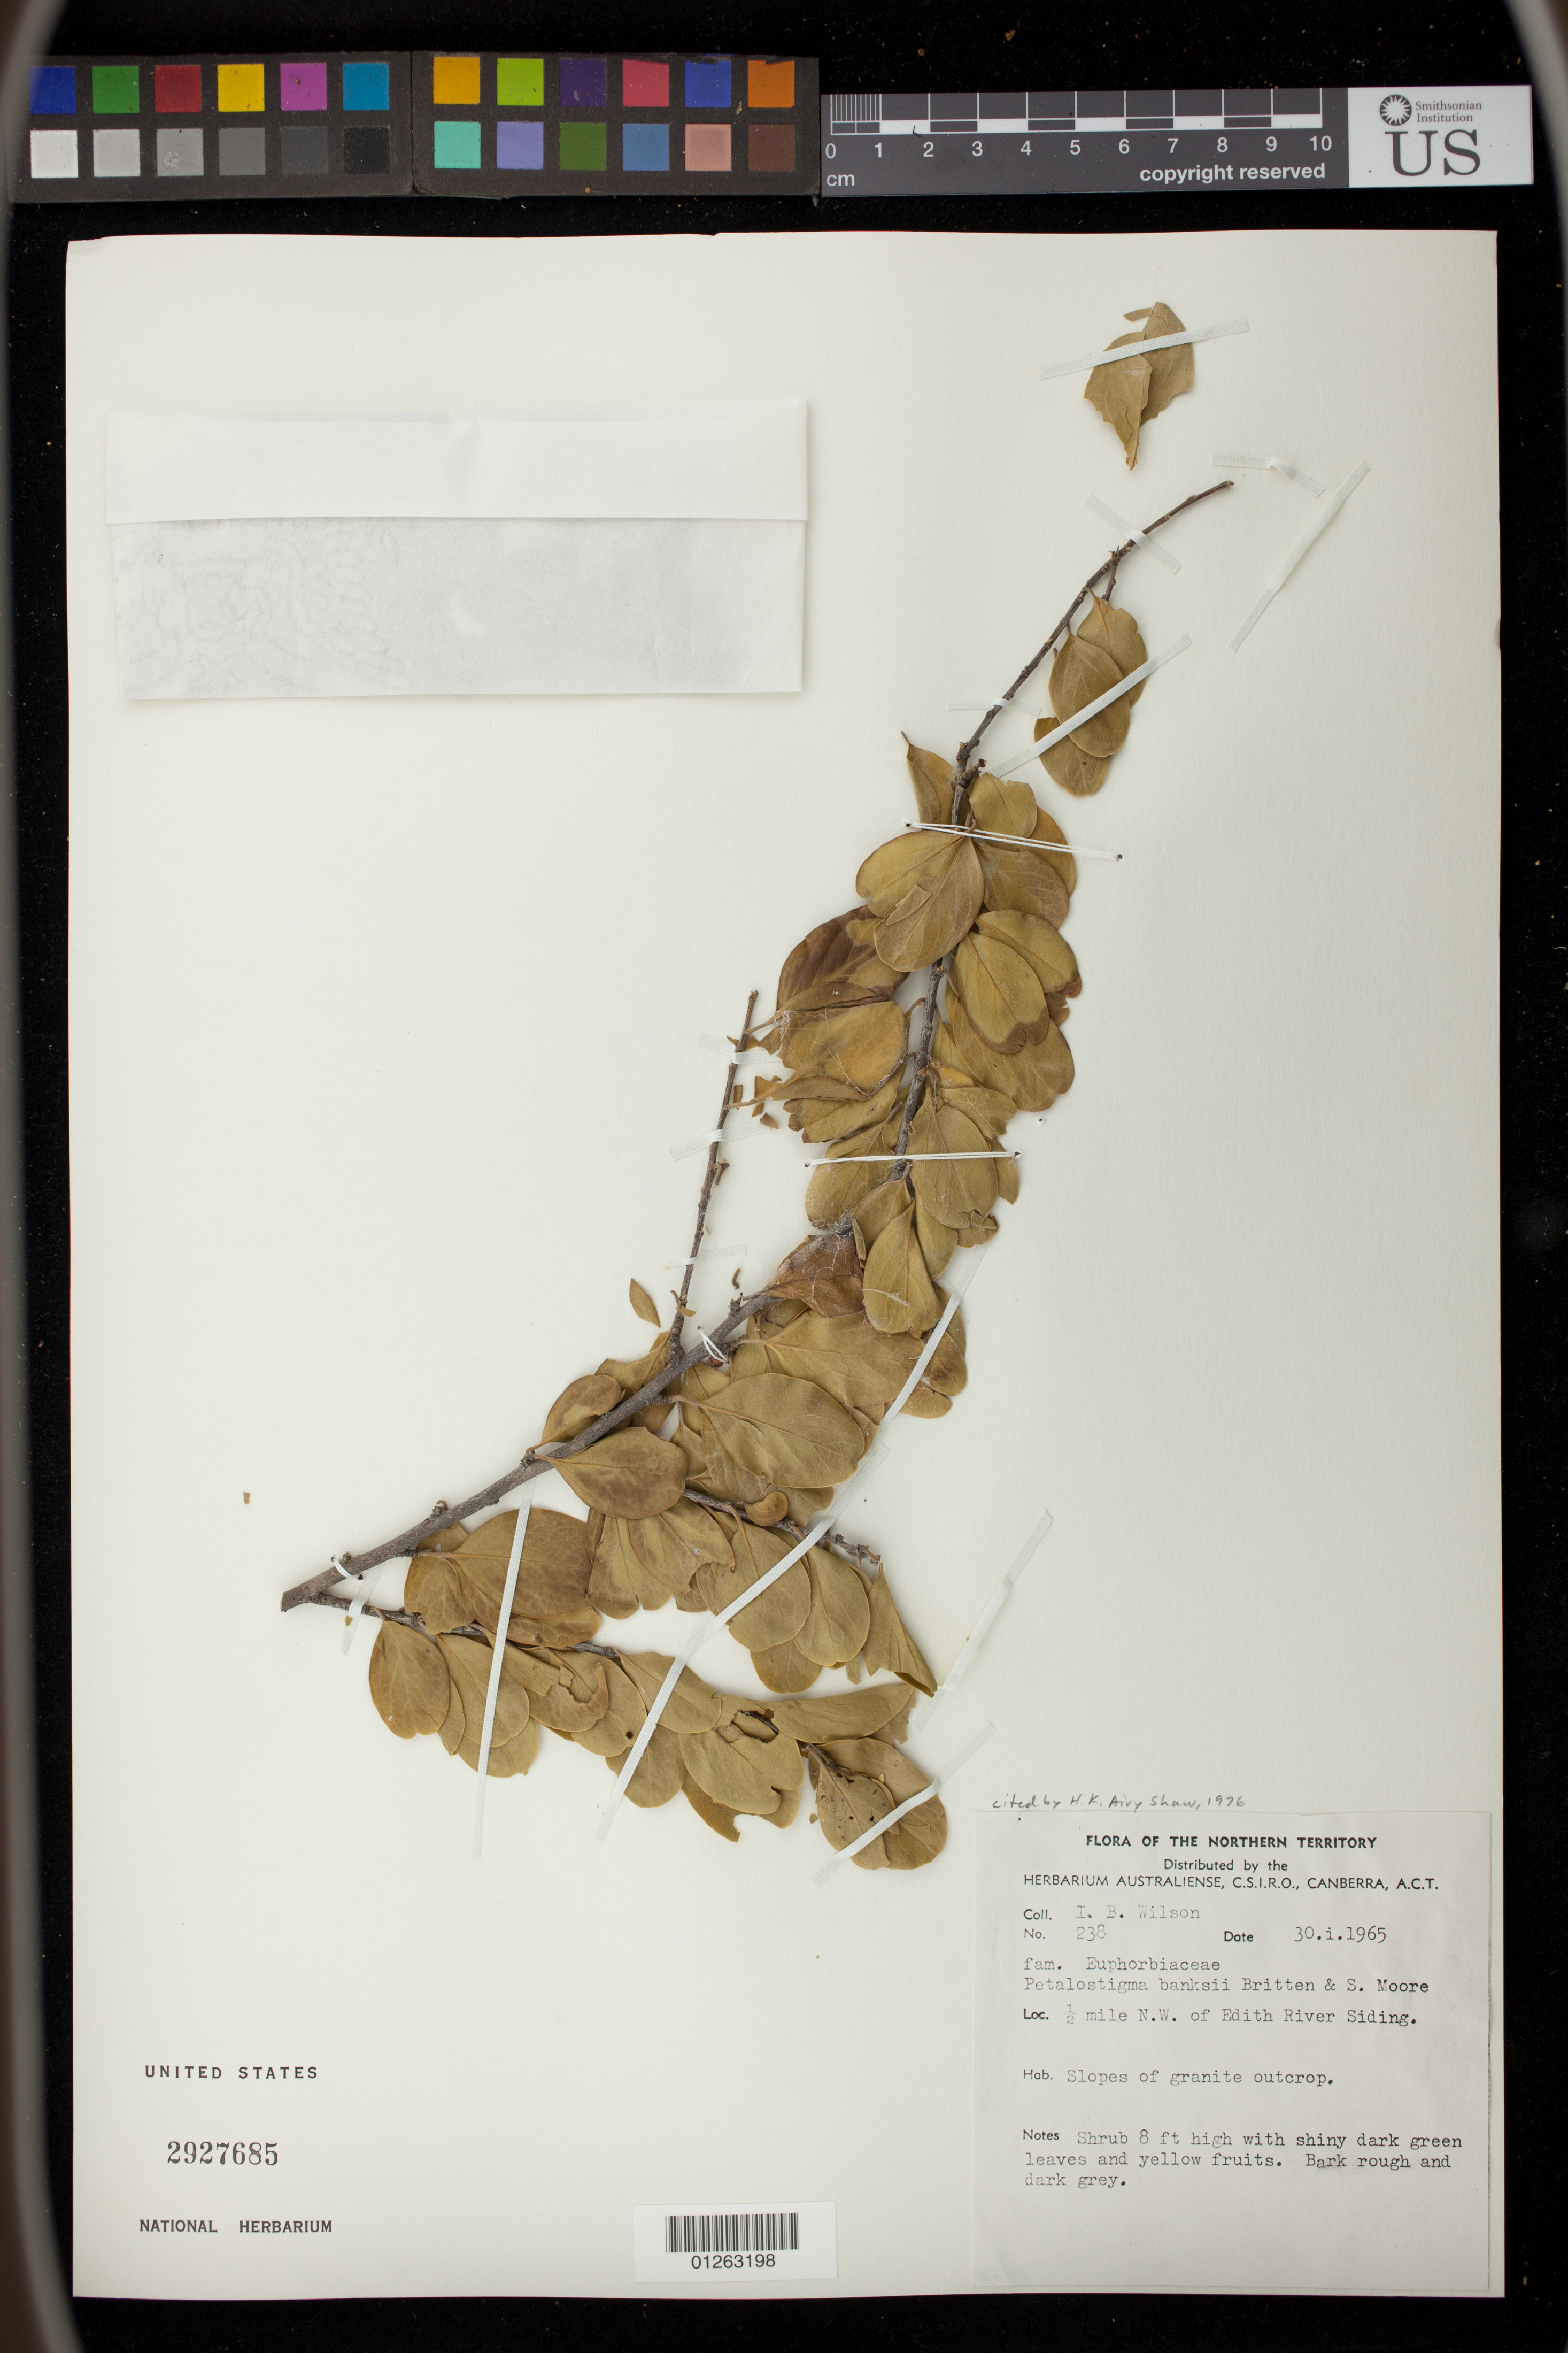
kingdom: Plantae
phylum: Tracheophyta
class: Magnoliopsida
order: Malpighiales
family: Picrodendraceae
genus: Petalostigma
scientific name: Petalostigma banksii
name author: Britten & S. Moore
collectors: L. Wilson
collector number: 238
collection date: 1965-01-30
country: Australia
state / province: Australian Capital Territory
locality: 1/2 mile N.W. of Edith River Siding. Canberra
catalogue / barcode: US 2927685